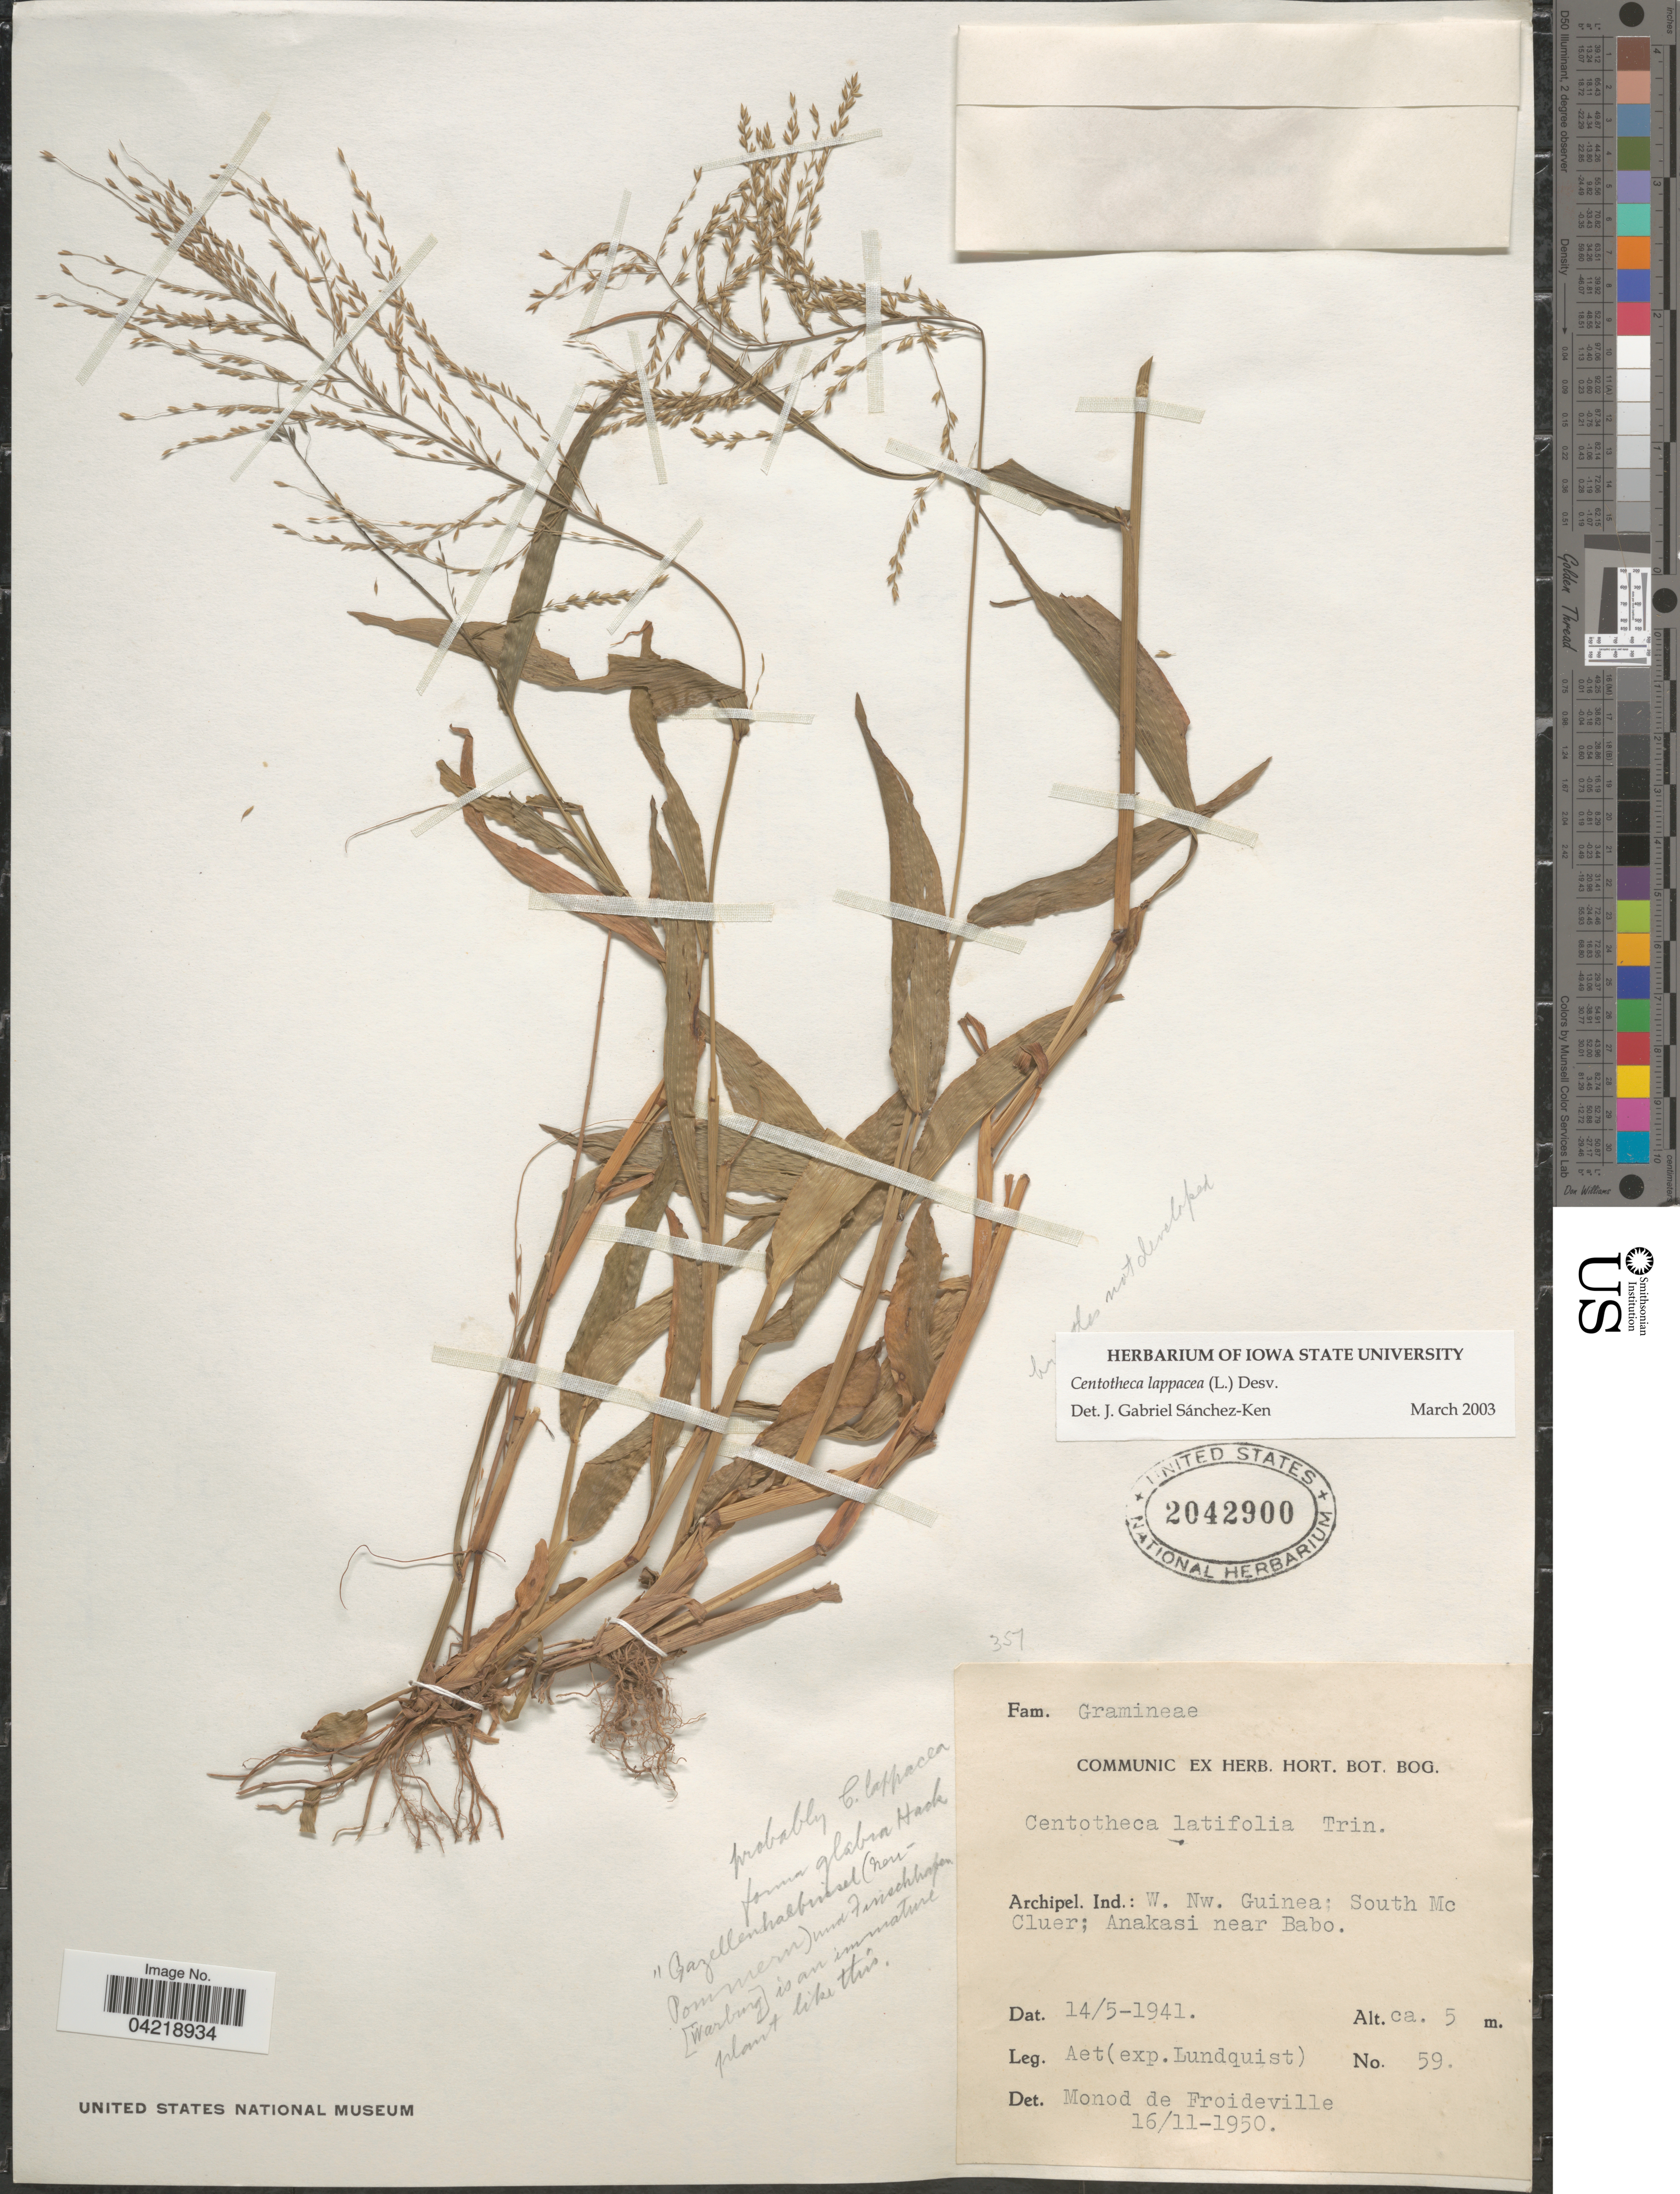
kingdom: Plantae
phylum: Tracheophyta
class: Liliopsida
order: Poales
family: Poaceae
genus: Centotheca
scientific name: Centotheca lappacea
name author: (L.) Desv.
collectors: -- Aet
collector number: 59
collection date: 1941-05-14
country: Indonesia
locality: Archipel. Ind.: W. Nw. Guinea; South Mc Cluer; Anakasi near Babo.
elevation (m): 5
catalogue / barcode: US 2042900